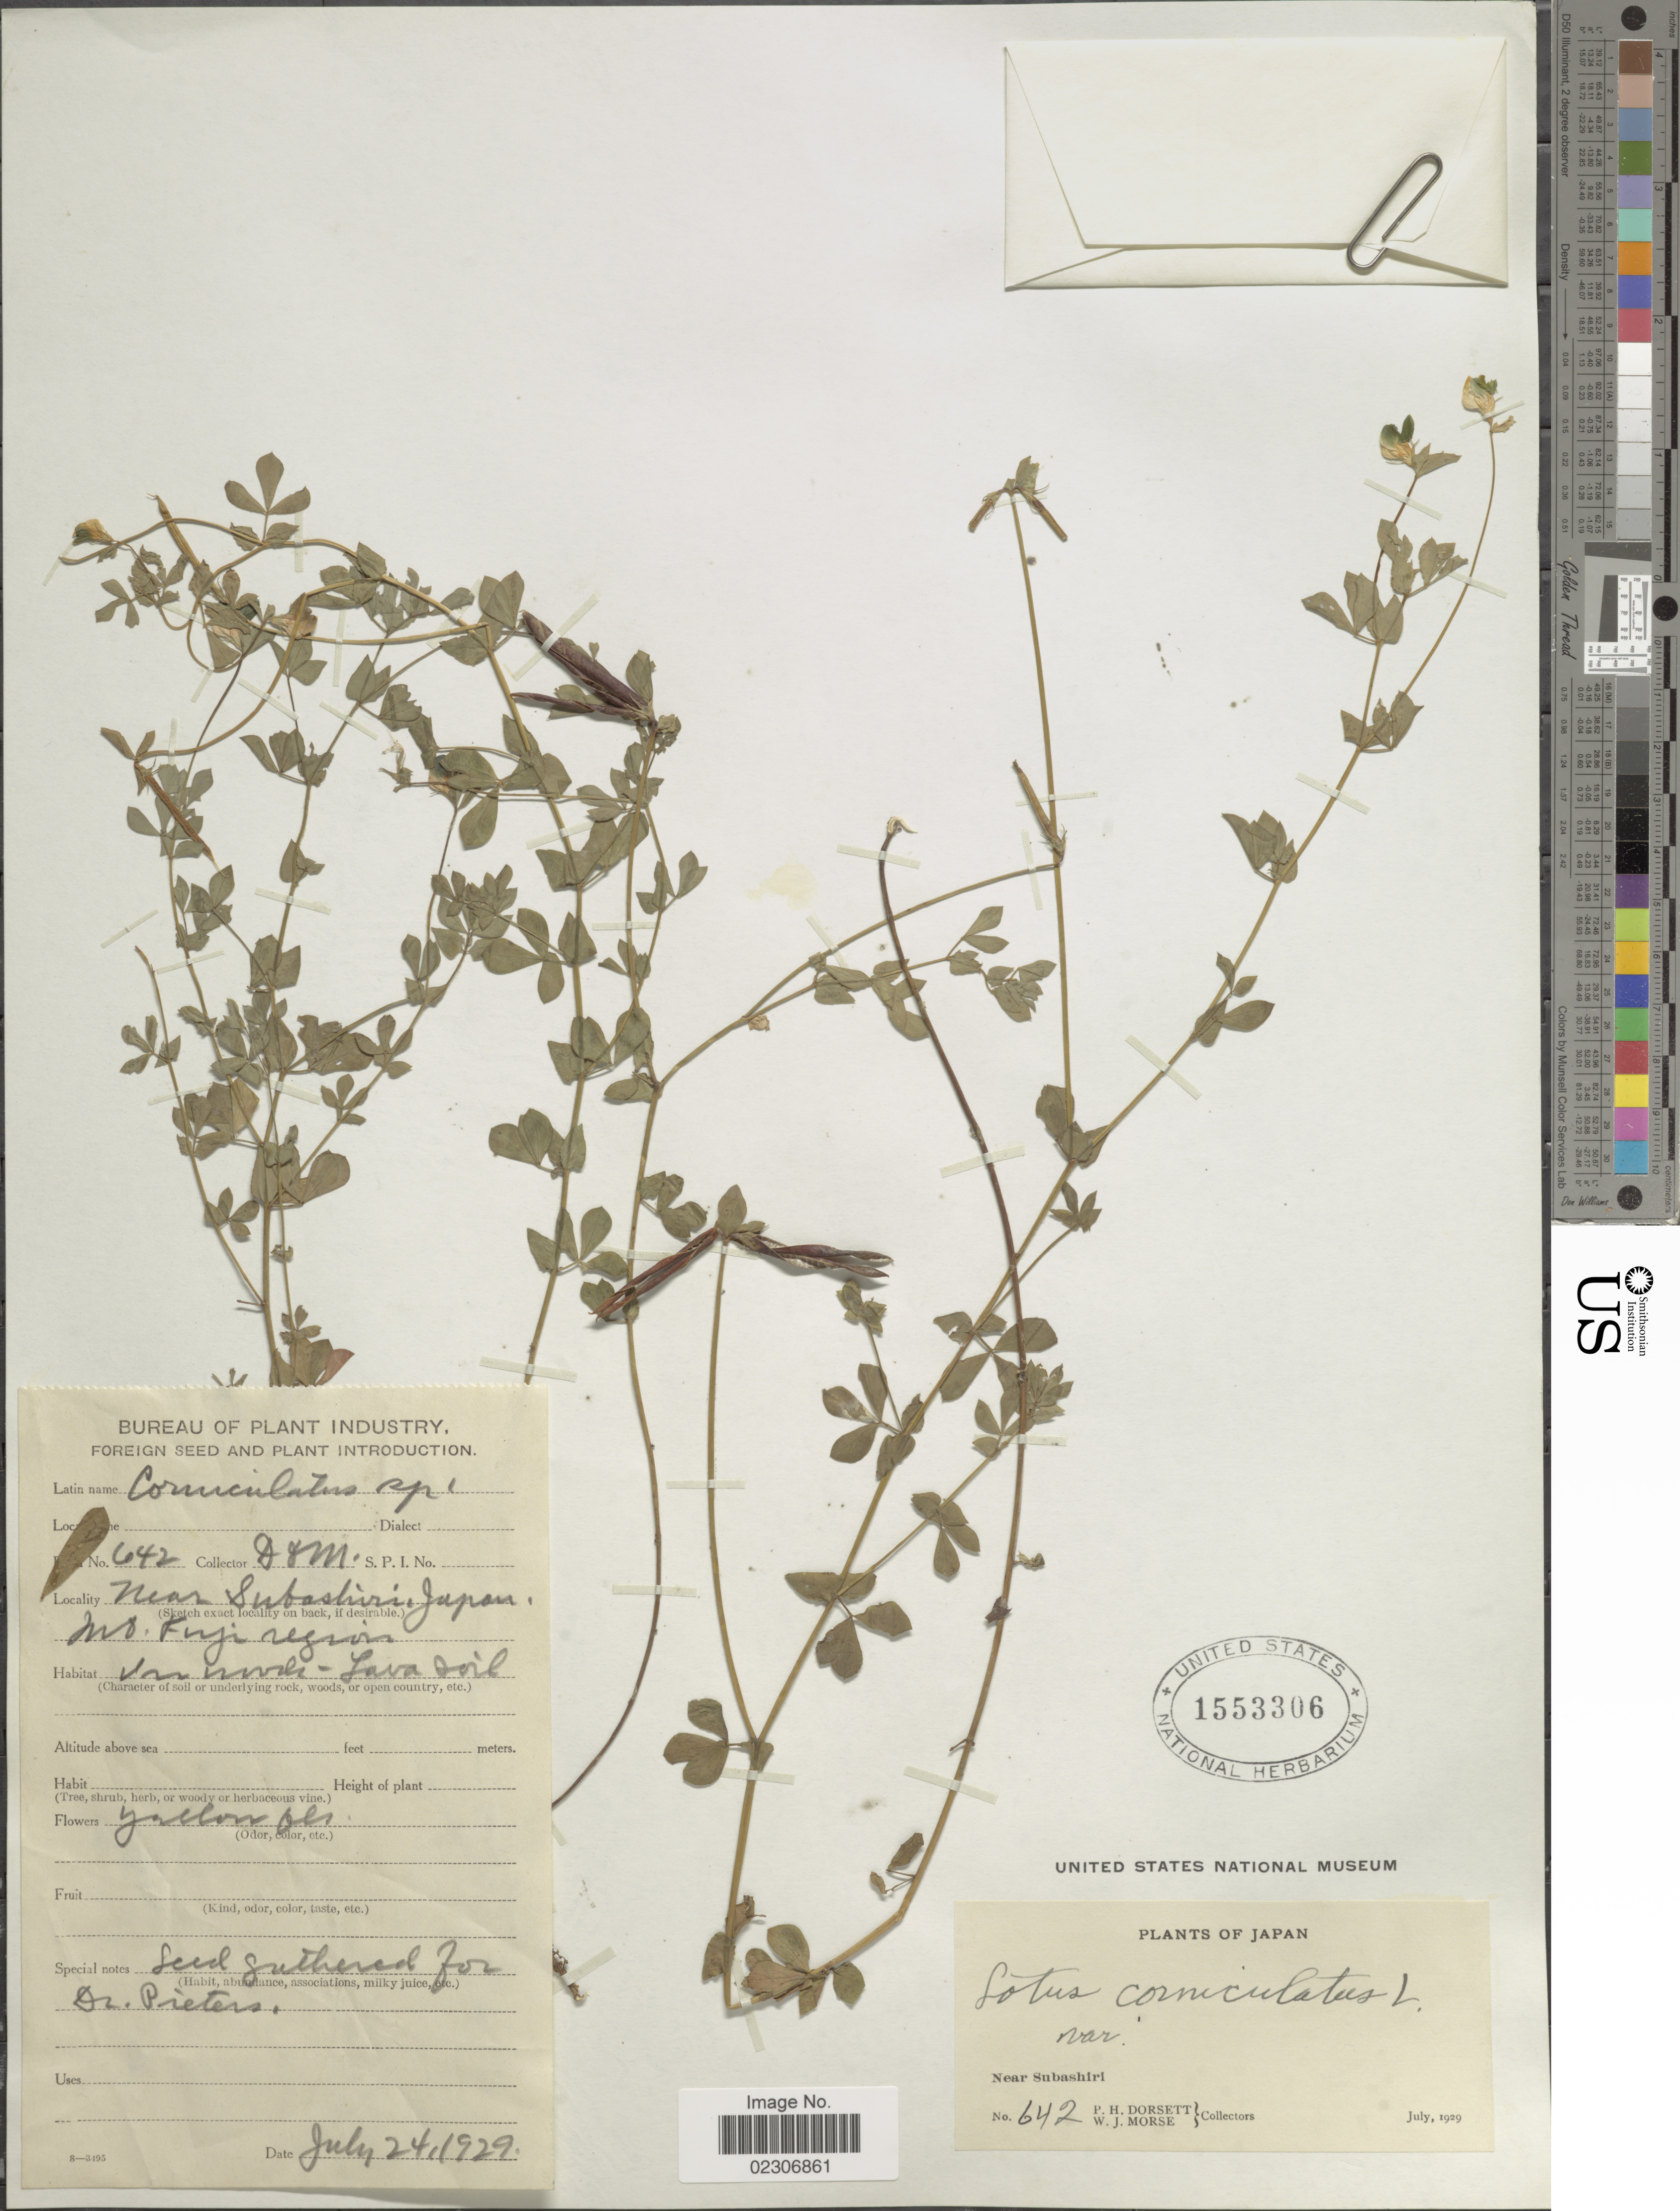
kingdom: Plantae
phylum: Tracheophyta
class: Magnoliopsida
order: Fabales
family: Fabaceae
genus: Lotus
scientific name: Lotus corniculatus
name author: L.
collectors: P. H. Dorsett & W. J. Morse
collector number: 642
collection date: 1929-07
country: Japan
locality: Near Subashiri, Japan. Mt. Fuji region.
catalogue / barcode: US 1553306